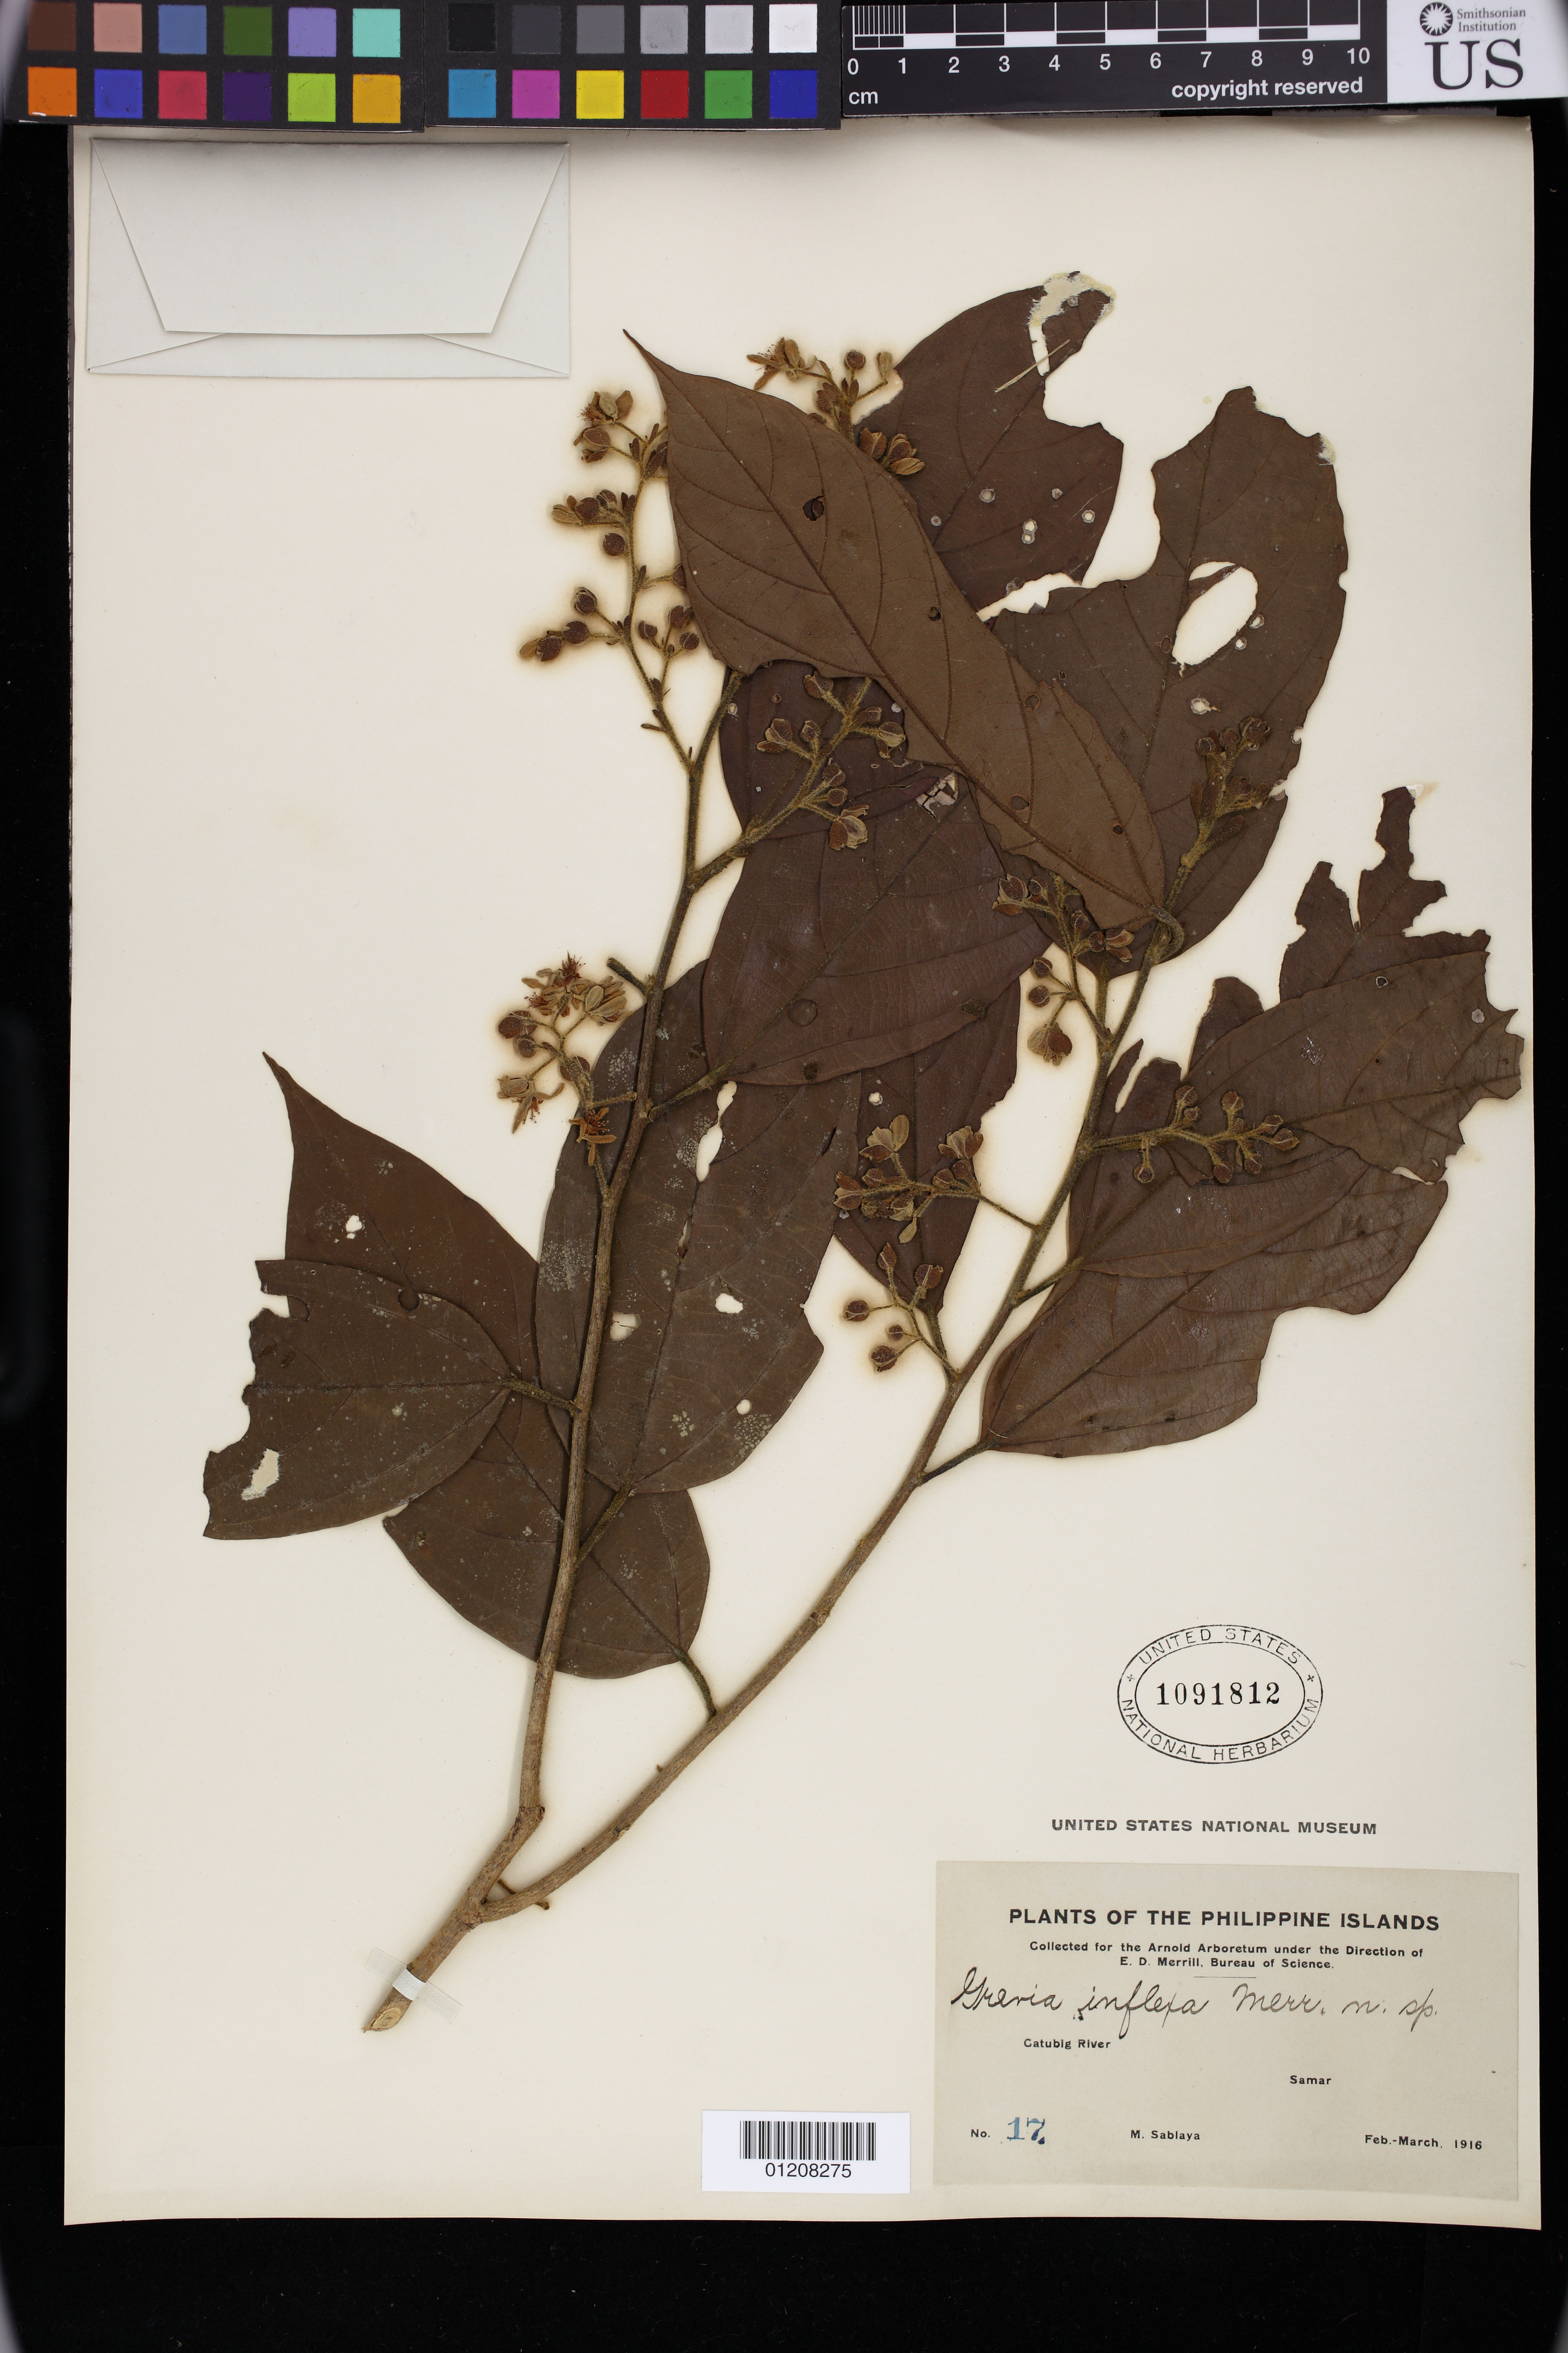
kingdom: Plantae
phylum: Tracheophyta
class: Magnoliopsida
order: Malvales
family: Malvaceae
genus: Grewia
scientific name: Grewia inflexa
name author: Merr.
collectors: M. Sablaya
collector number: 17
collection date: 1916-02/1916-03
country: Philippines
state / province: Western Visayas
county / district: Samar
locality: Catubig River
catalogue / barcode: US 1091812